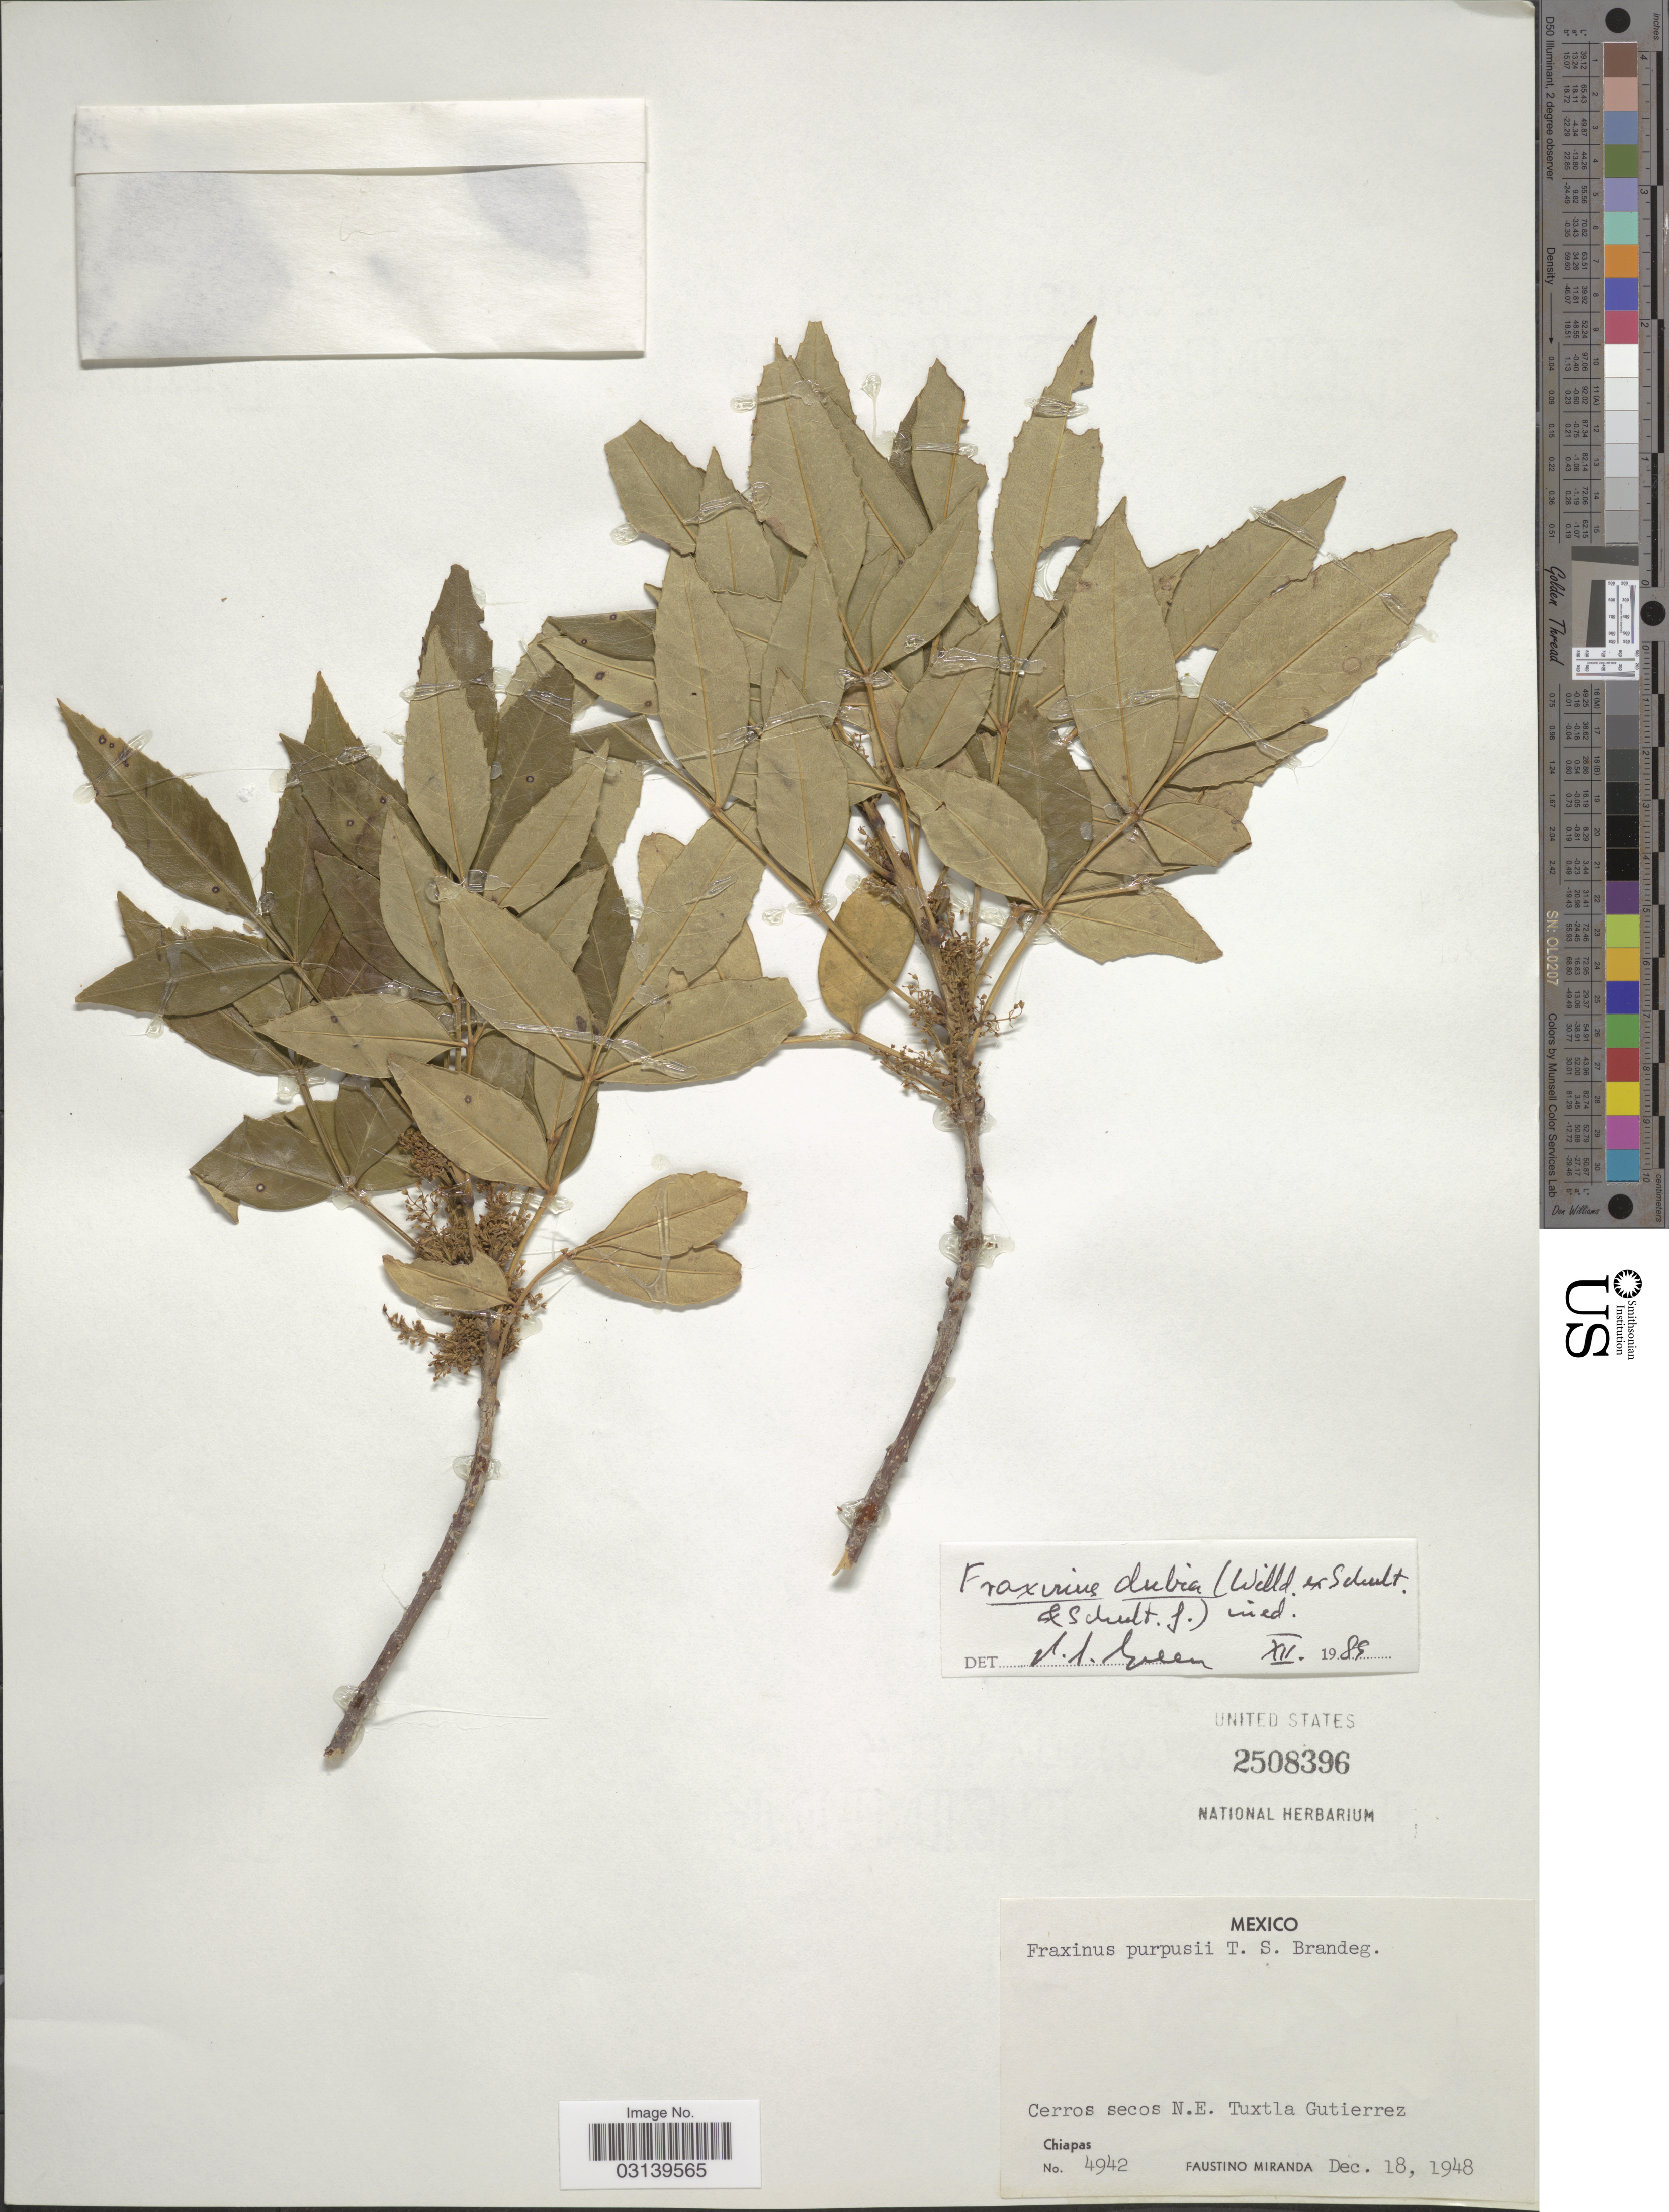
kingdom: Plantae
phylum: Tracheophyta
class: Magnoliopsida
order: Lamiales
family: Oleaceae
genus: Fraxinus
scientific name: Fraxinus dubia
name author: (Willd. ex Schult. & Schult. f.) P.S. Green & M. Nee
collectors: F. Miranda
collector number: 4942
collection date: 1948-12-18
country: Mexico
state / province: Chiapas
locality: Cerros secos N.E. Tuxtla Gutierrez.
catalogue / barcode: US 2508396